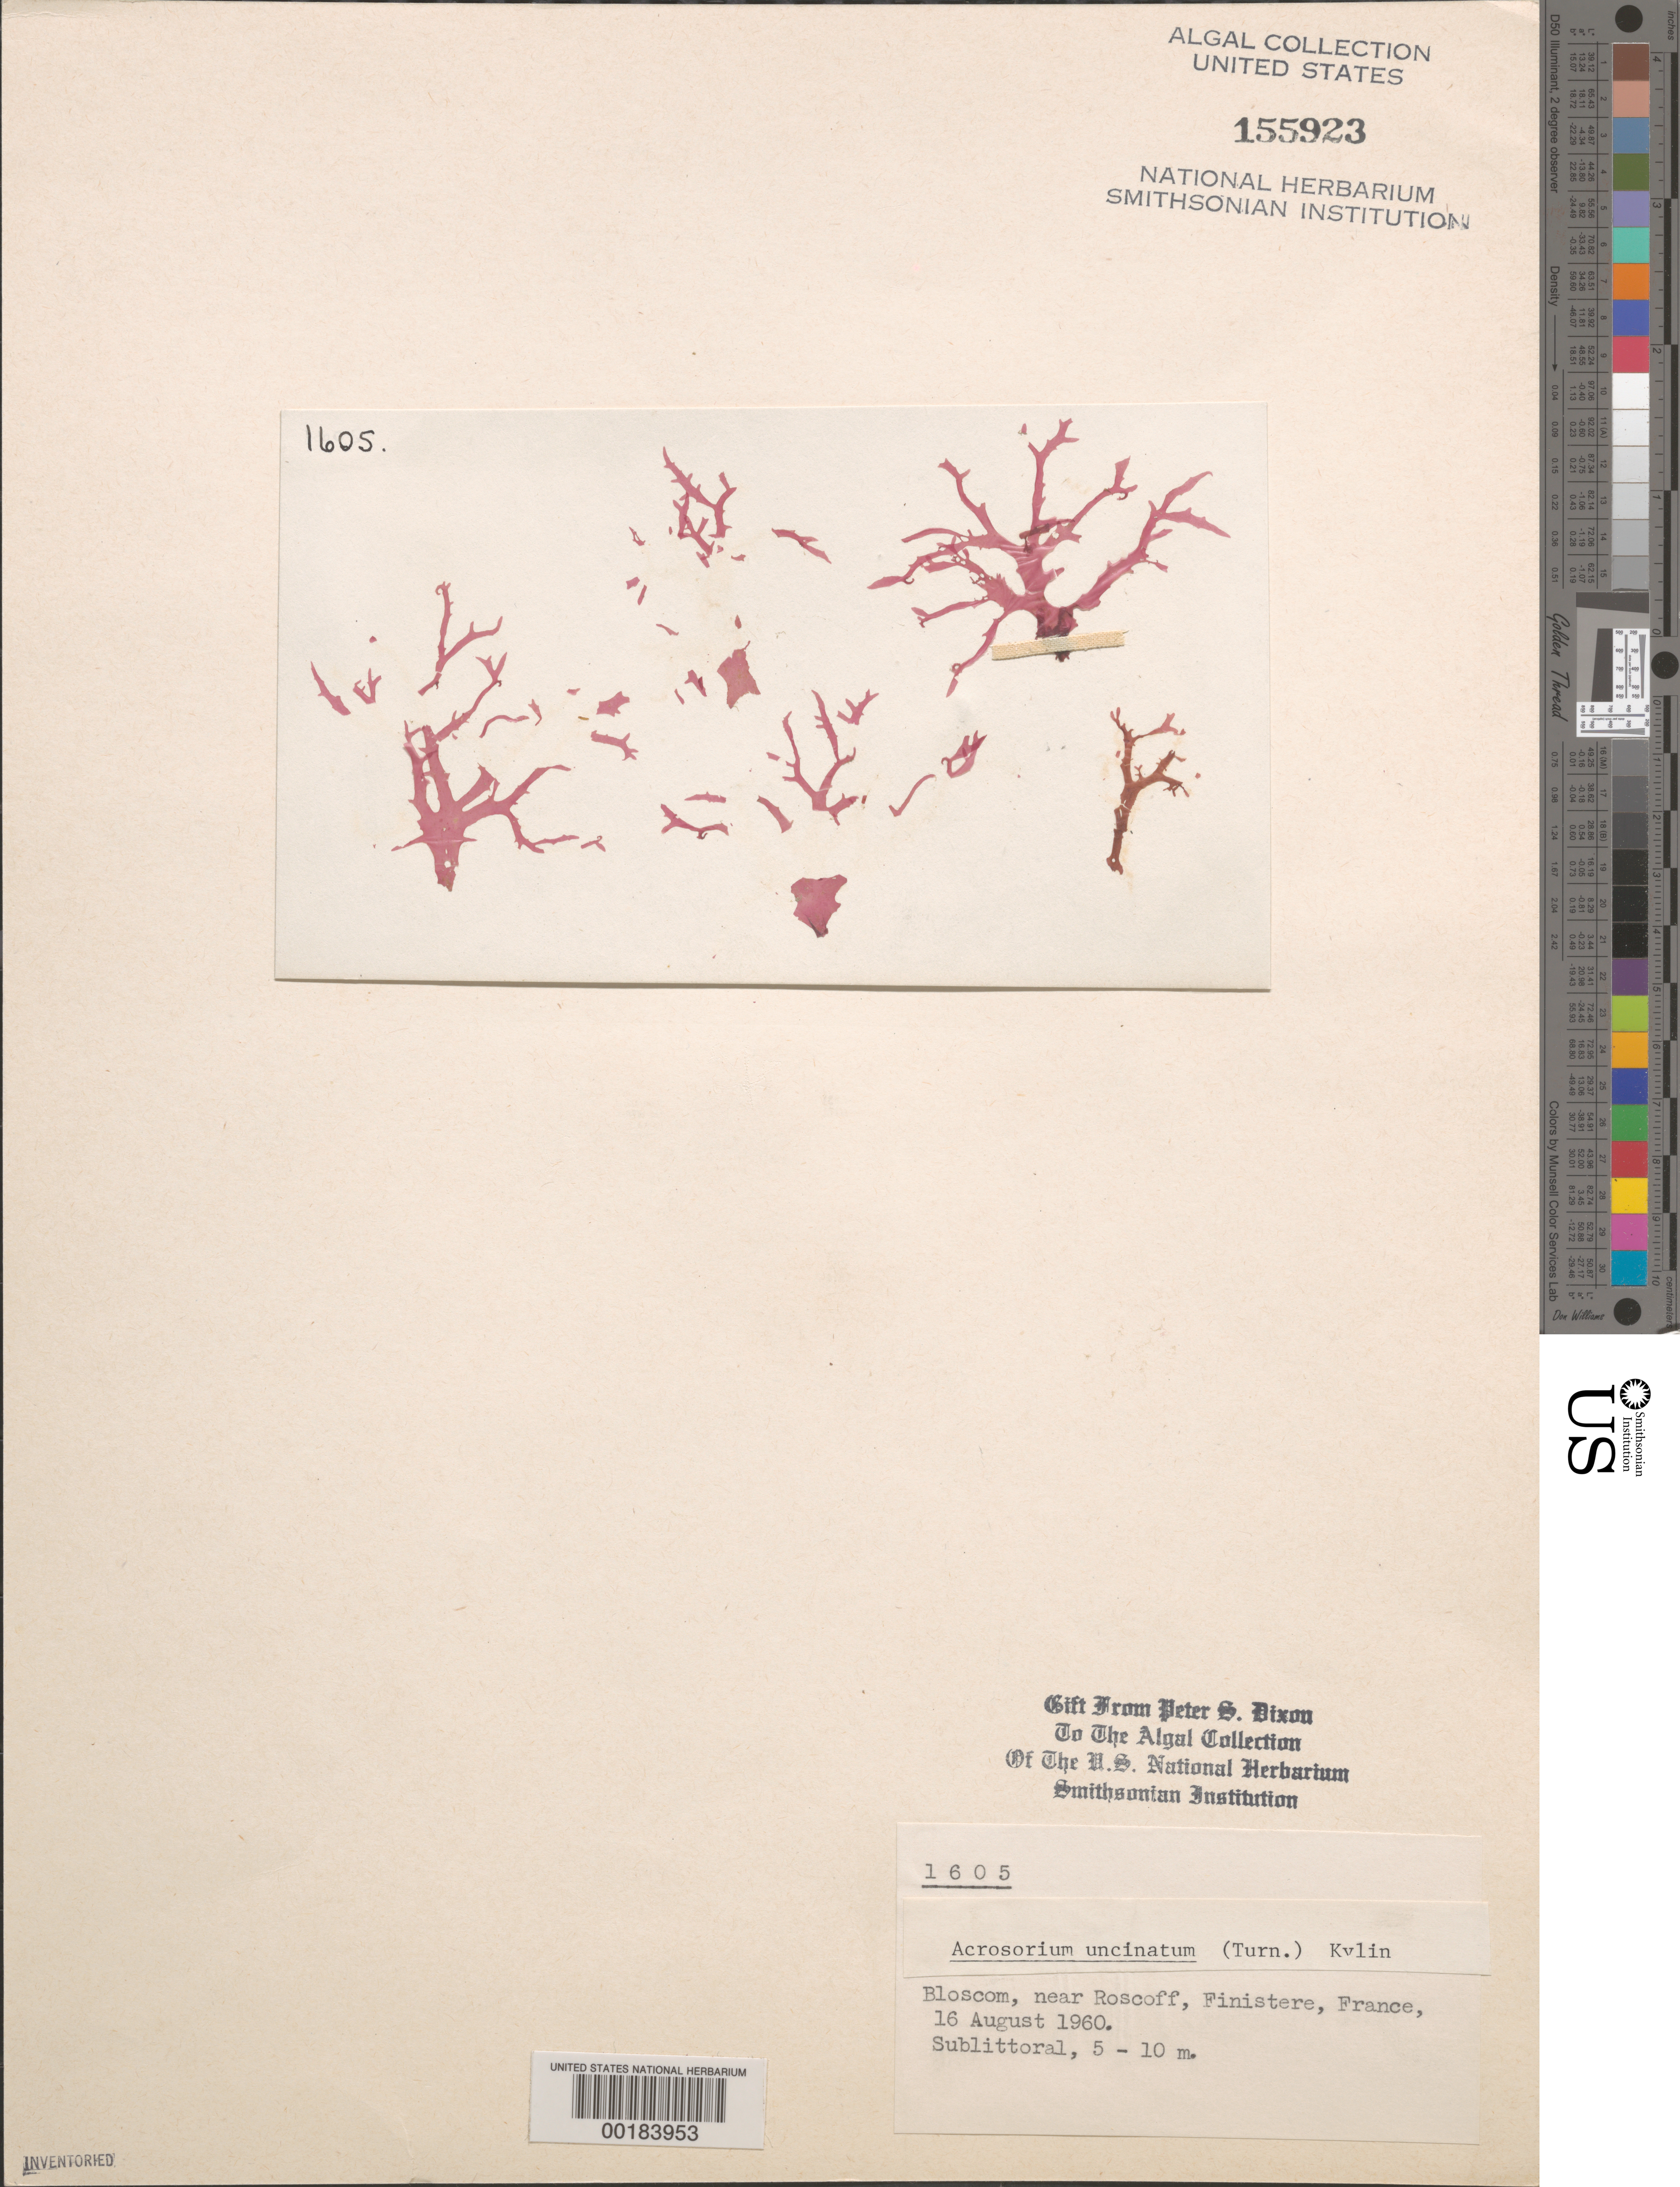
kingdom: Plantae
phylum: Rhodophyta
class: Florideophyceae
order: Ceramiales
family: Delesseriaceae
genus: Cryptopleura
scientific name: Cryptopleura ramosa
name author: (Huds.) L.M. Newton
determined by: Algae name updating Project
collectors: P. S. Dixon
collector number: PSD 1605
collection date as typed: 16 Aug 1960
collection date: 1960-08-16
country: France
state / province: Bretagne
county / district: Finistère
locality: Bloscom, near Roscoff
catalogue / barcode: US 155923